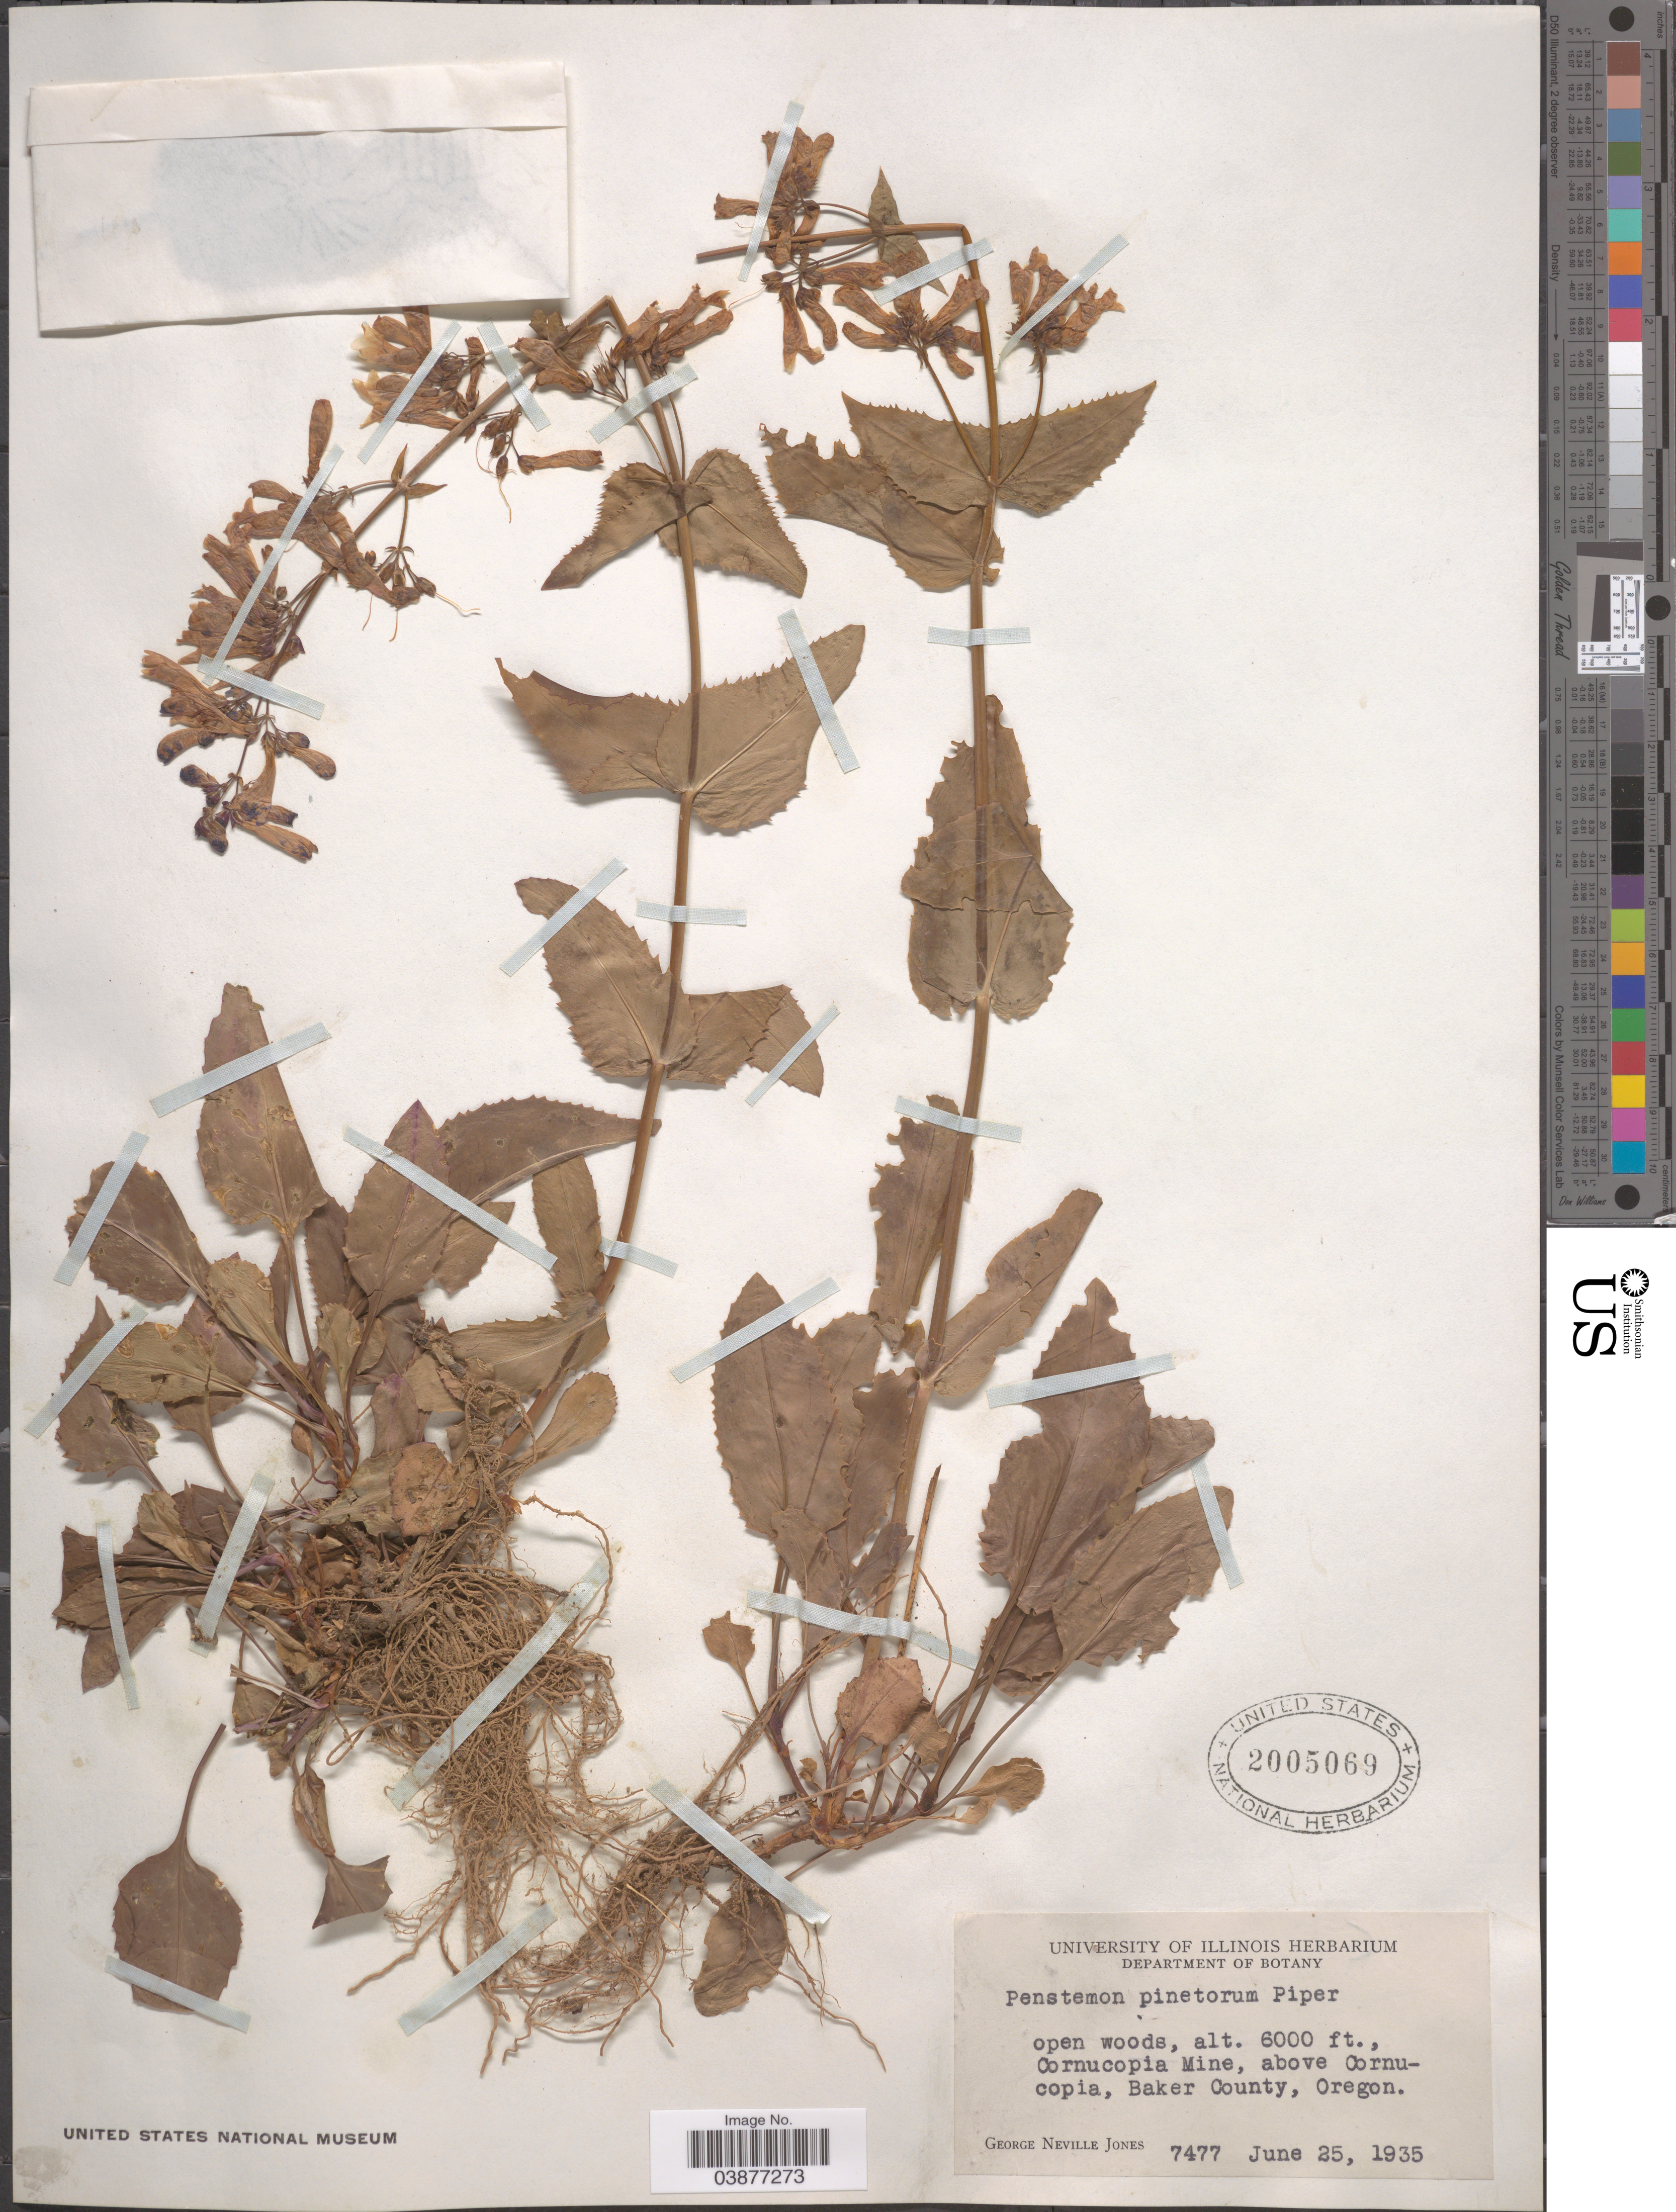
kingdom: Plantae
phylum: Tracheophyta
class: Magnoliopsida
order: Lamiales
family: Plantaginaceae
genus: Penstemon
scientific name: Penstemon pinetorum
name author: Piper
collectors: G. N. Jones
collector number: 7477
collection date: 1935-06-25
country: United States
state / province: Oregon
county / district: Baker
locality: Cornucopia Mine, above Cornucopia, Baker County.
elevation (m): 1829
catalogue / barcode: US 2005069